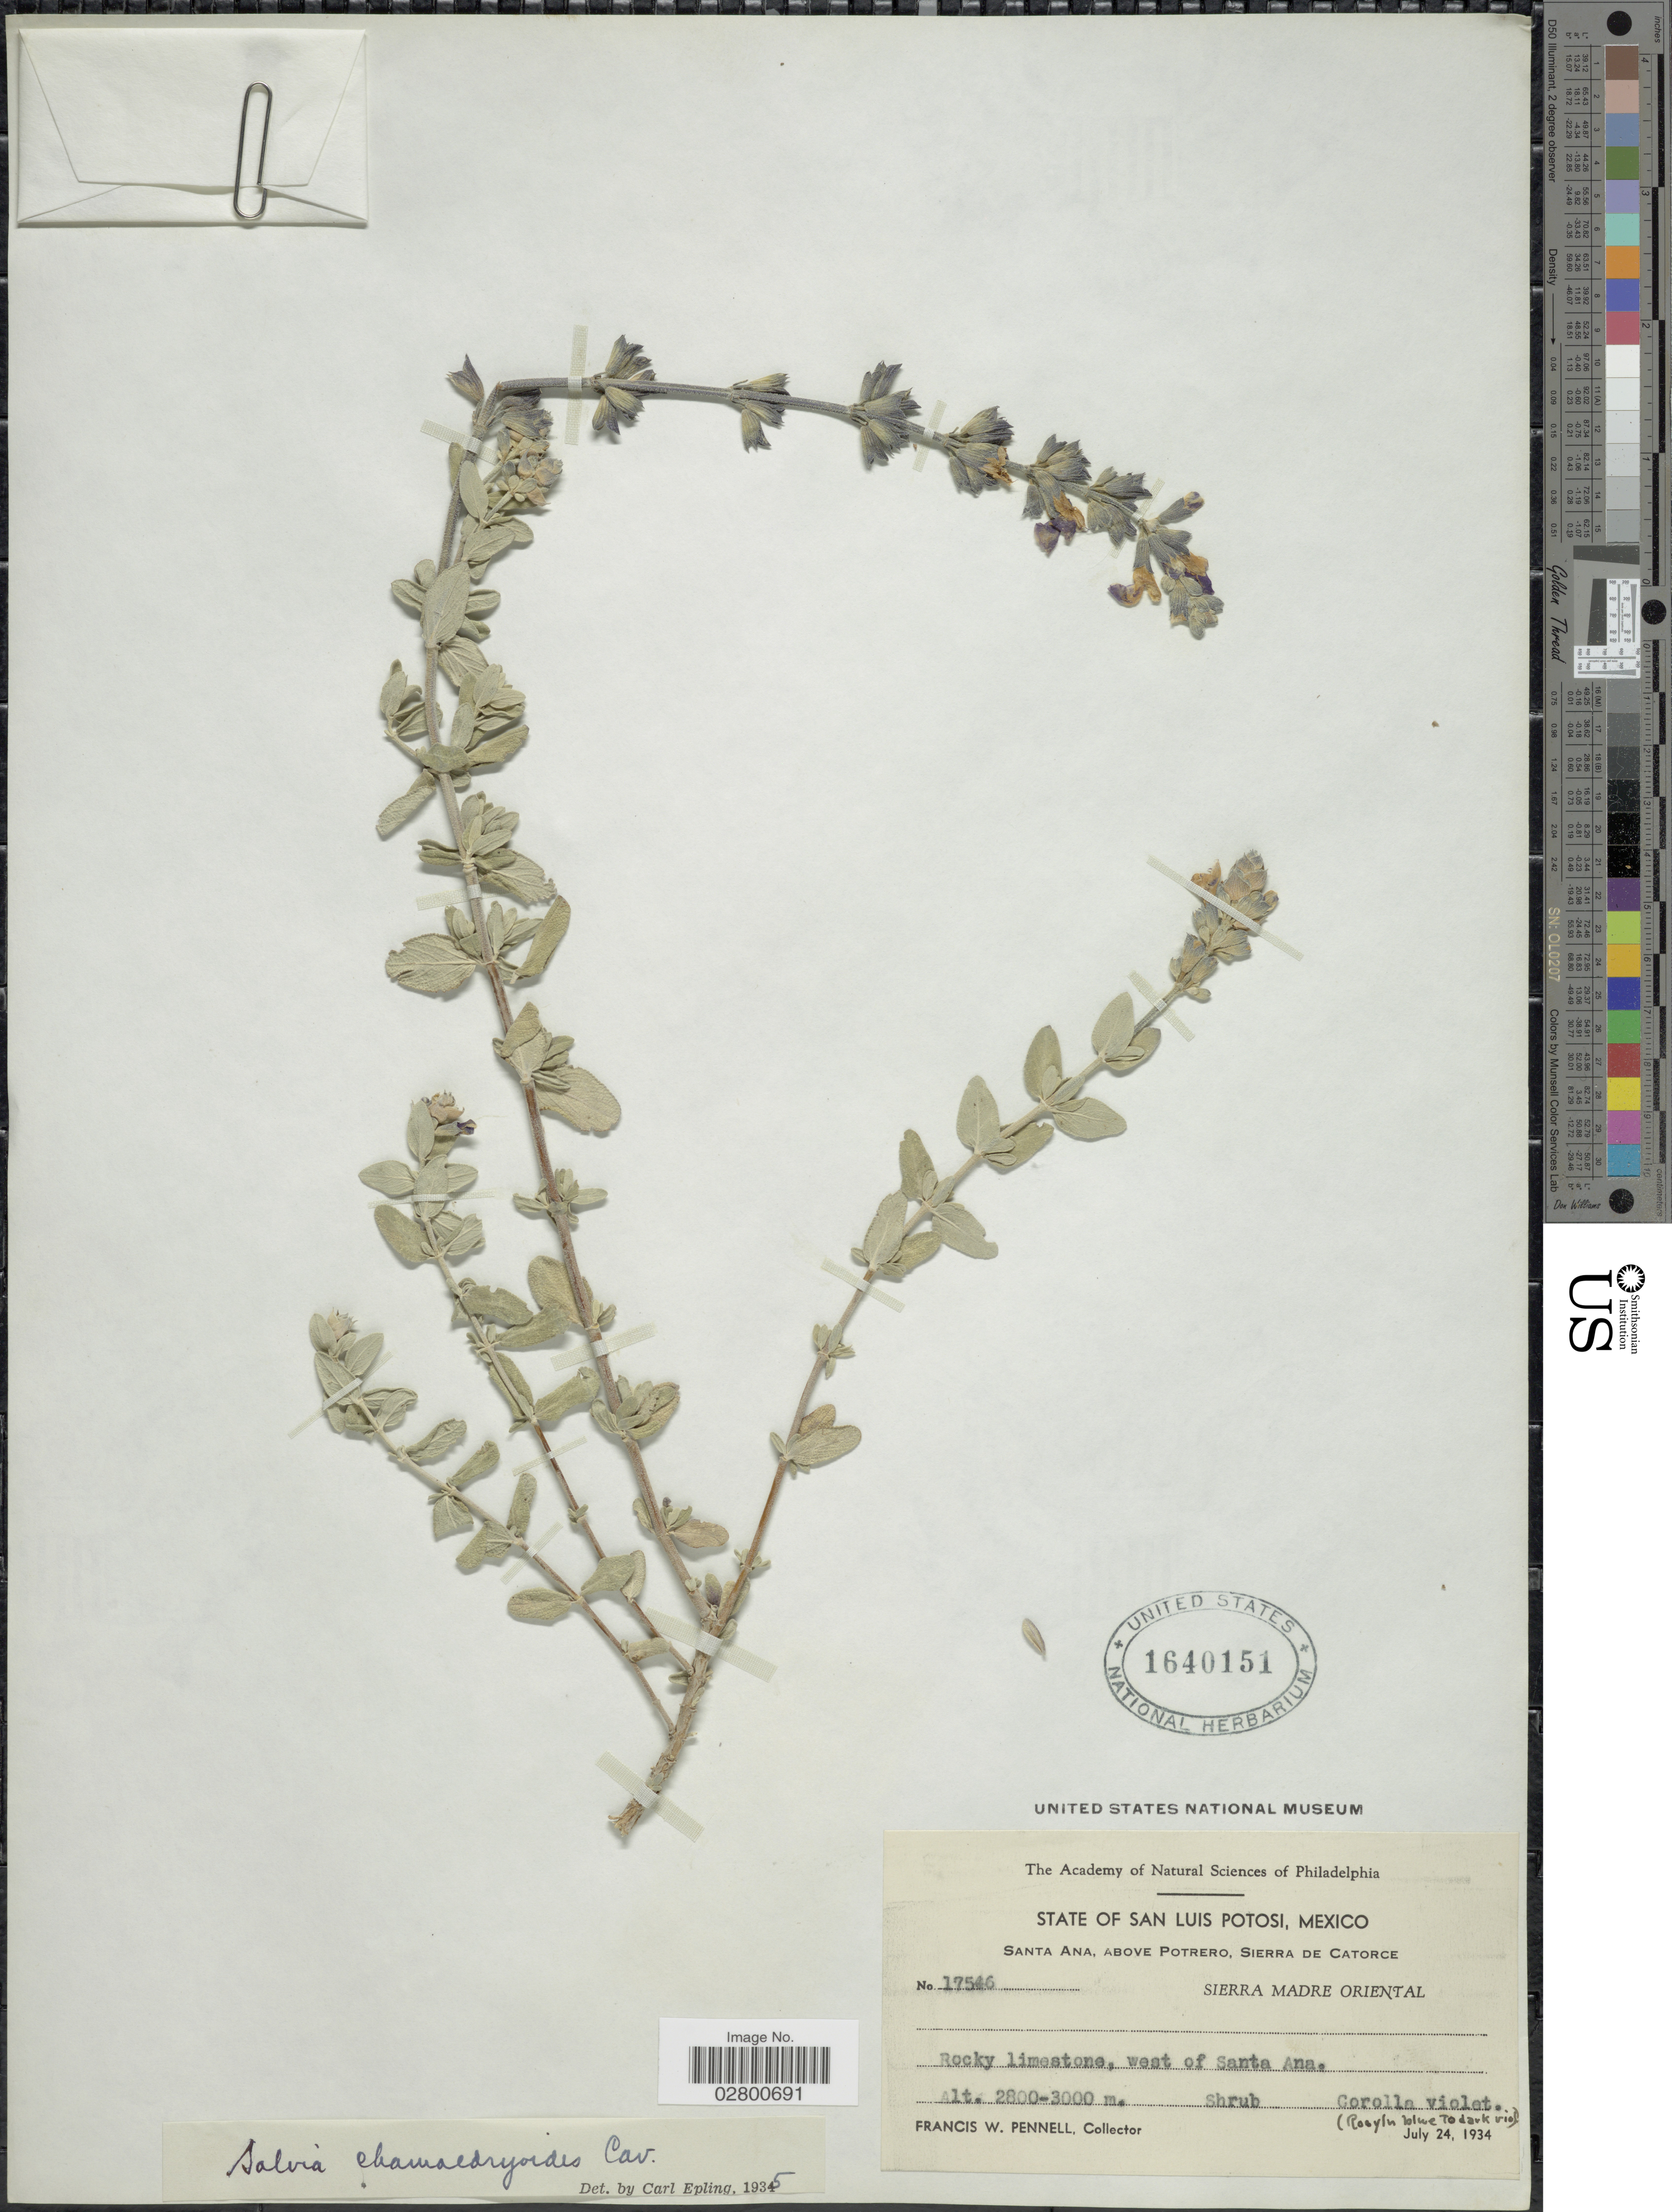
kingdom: Plantae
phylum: Tracheophyta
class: Magnoliopsida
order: Lamiales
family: Lamiaceae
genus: Salvia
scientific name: Salvia chamaedryoides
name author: Cav.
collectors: F. W. Pennell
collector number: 17546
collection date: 1934-07-24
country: Mexico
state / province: San Luis Potosí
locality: Santa Ana, above Potrero, Sierra de Catorce, Sierra Madre Oriental, west of Santa Ana.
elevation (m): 2800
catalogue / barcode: US 1640151